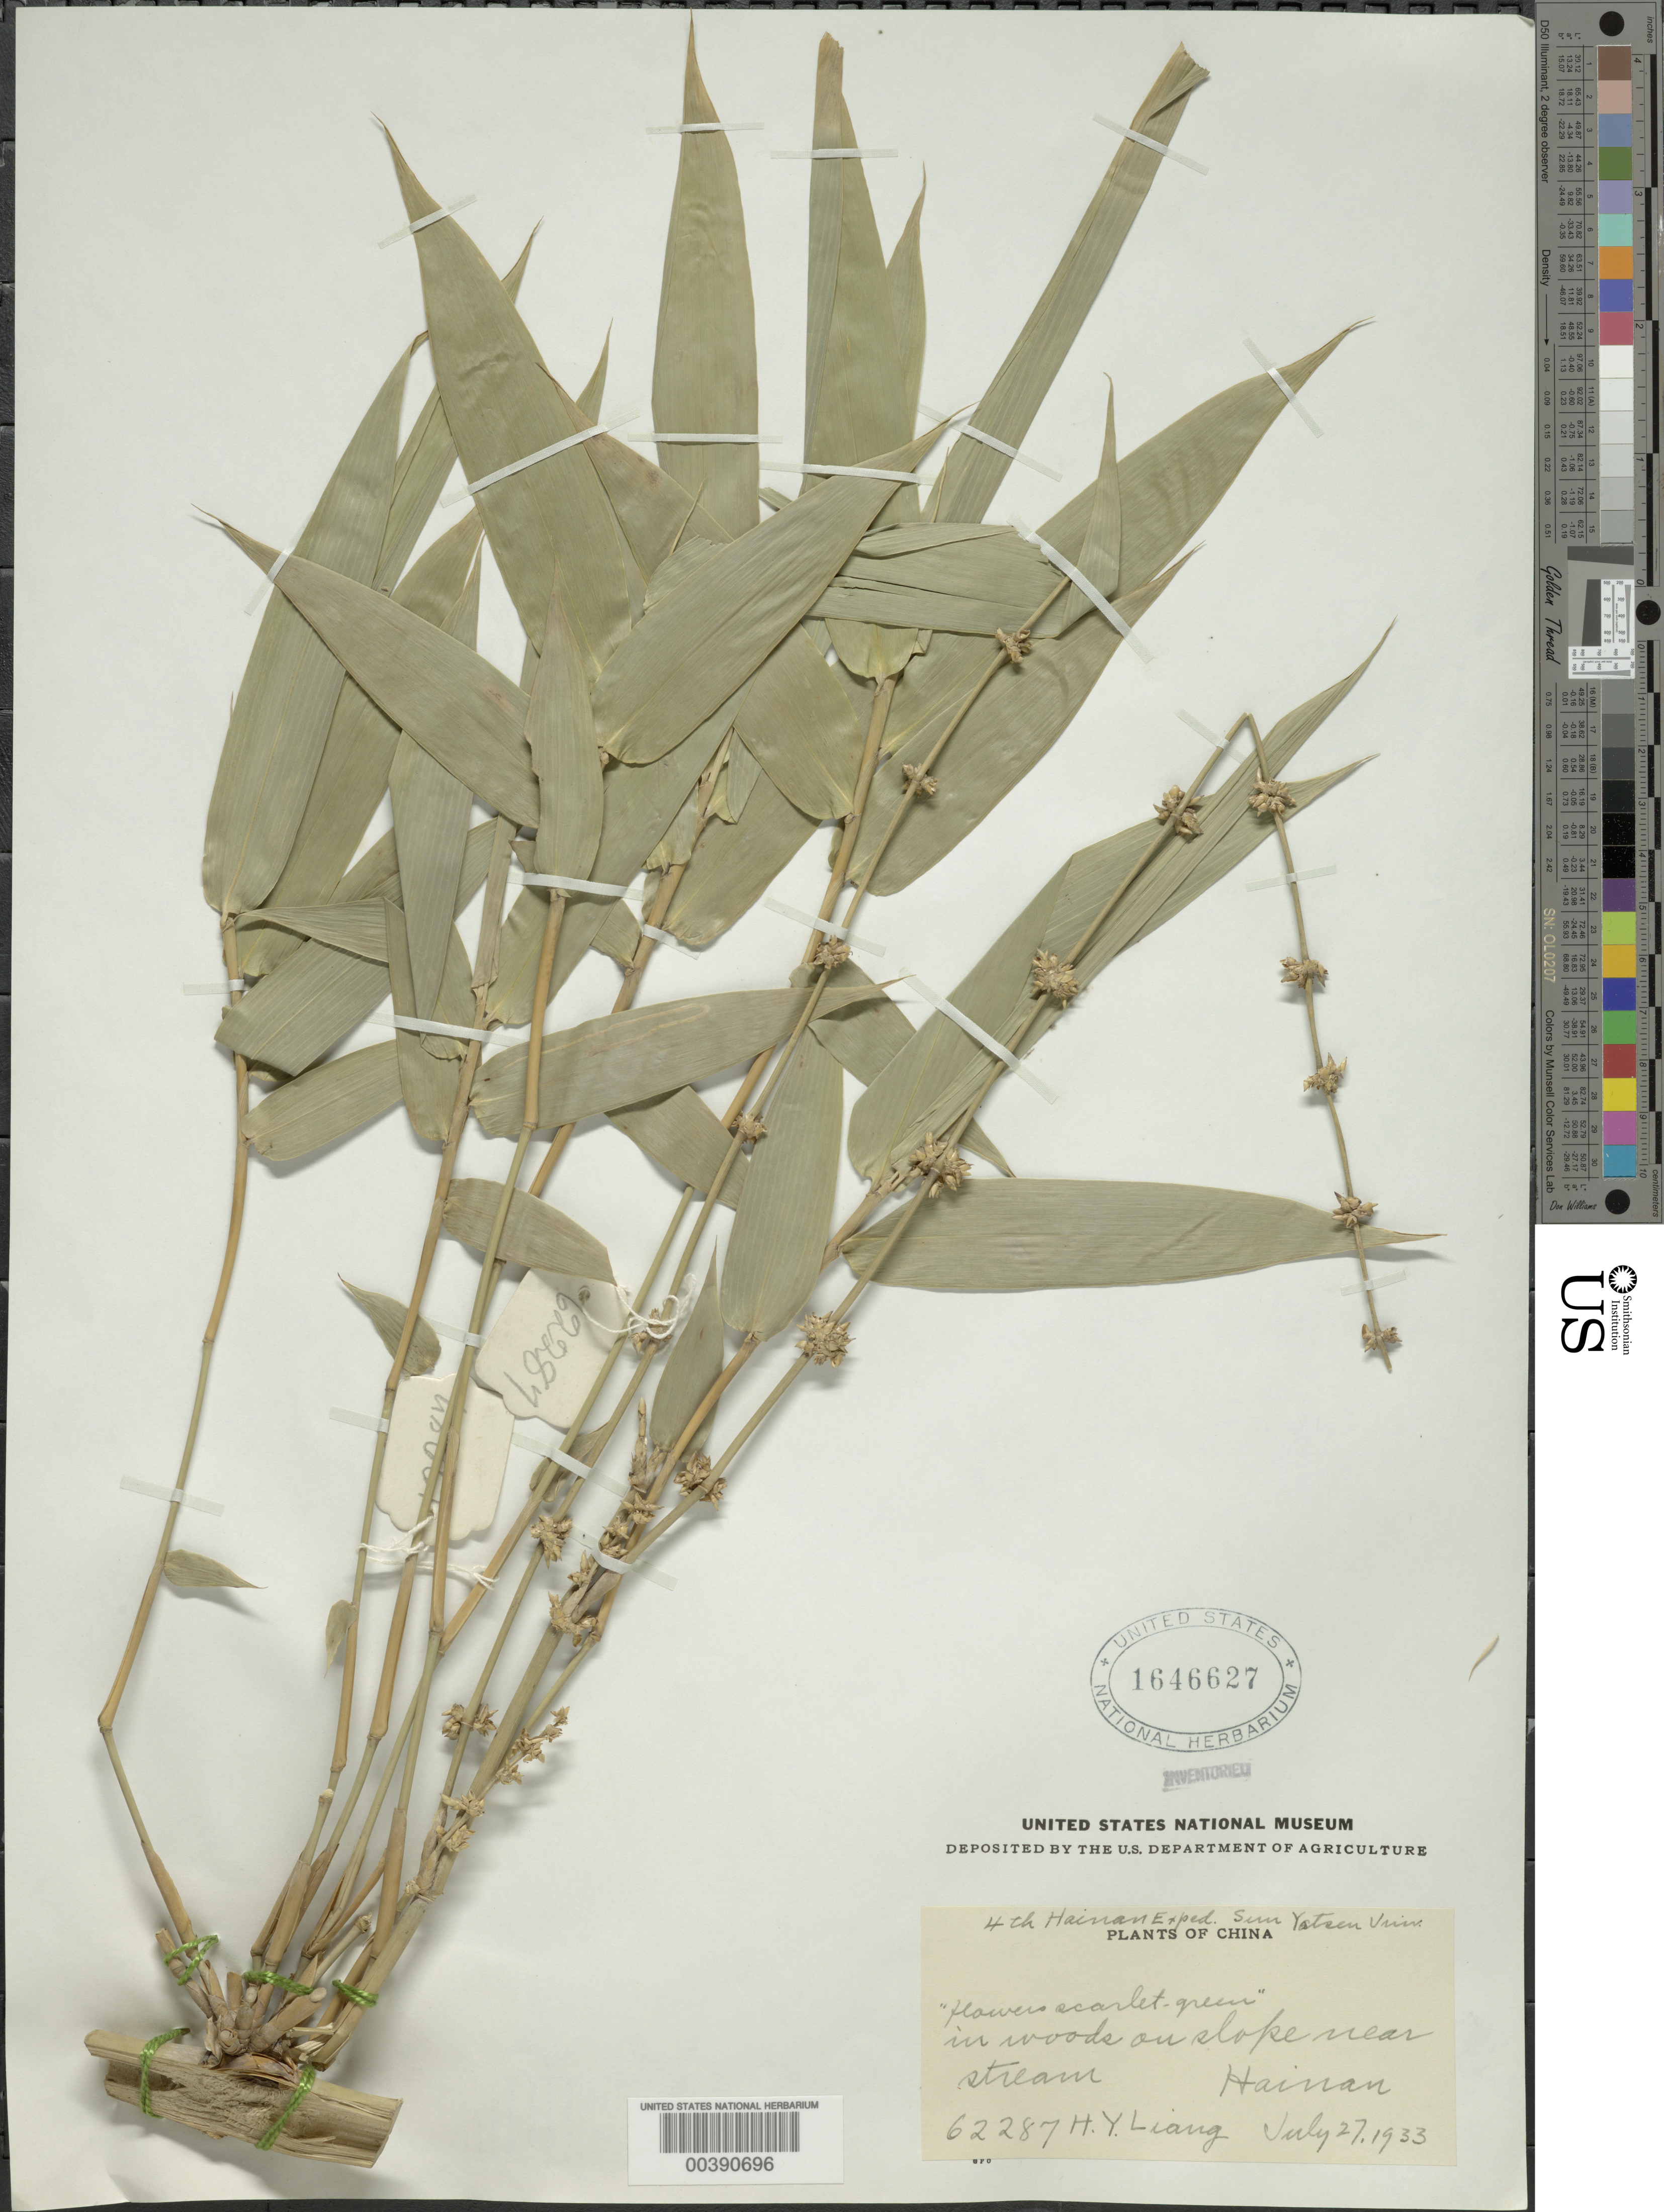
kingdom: Plantae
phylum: Tracheophyta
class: Liliopsida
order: Poales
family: Poaceae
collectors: H. Y. Liang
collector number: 62287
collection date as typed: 27 Jul 1933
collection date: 1933-07-27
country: China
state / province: Hainan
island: Hainan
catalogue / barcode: US 1646627